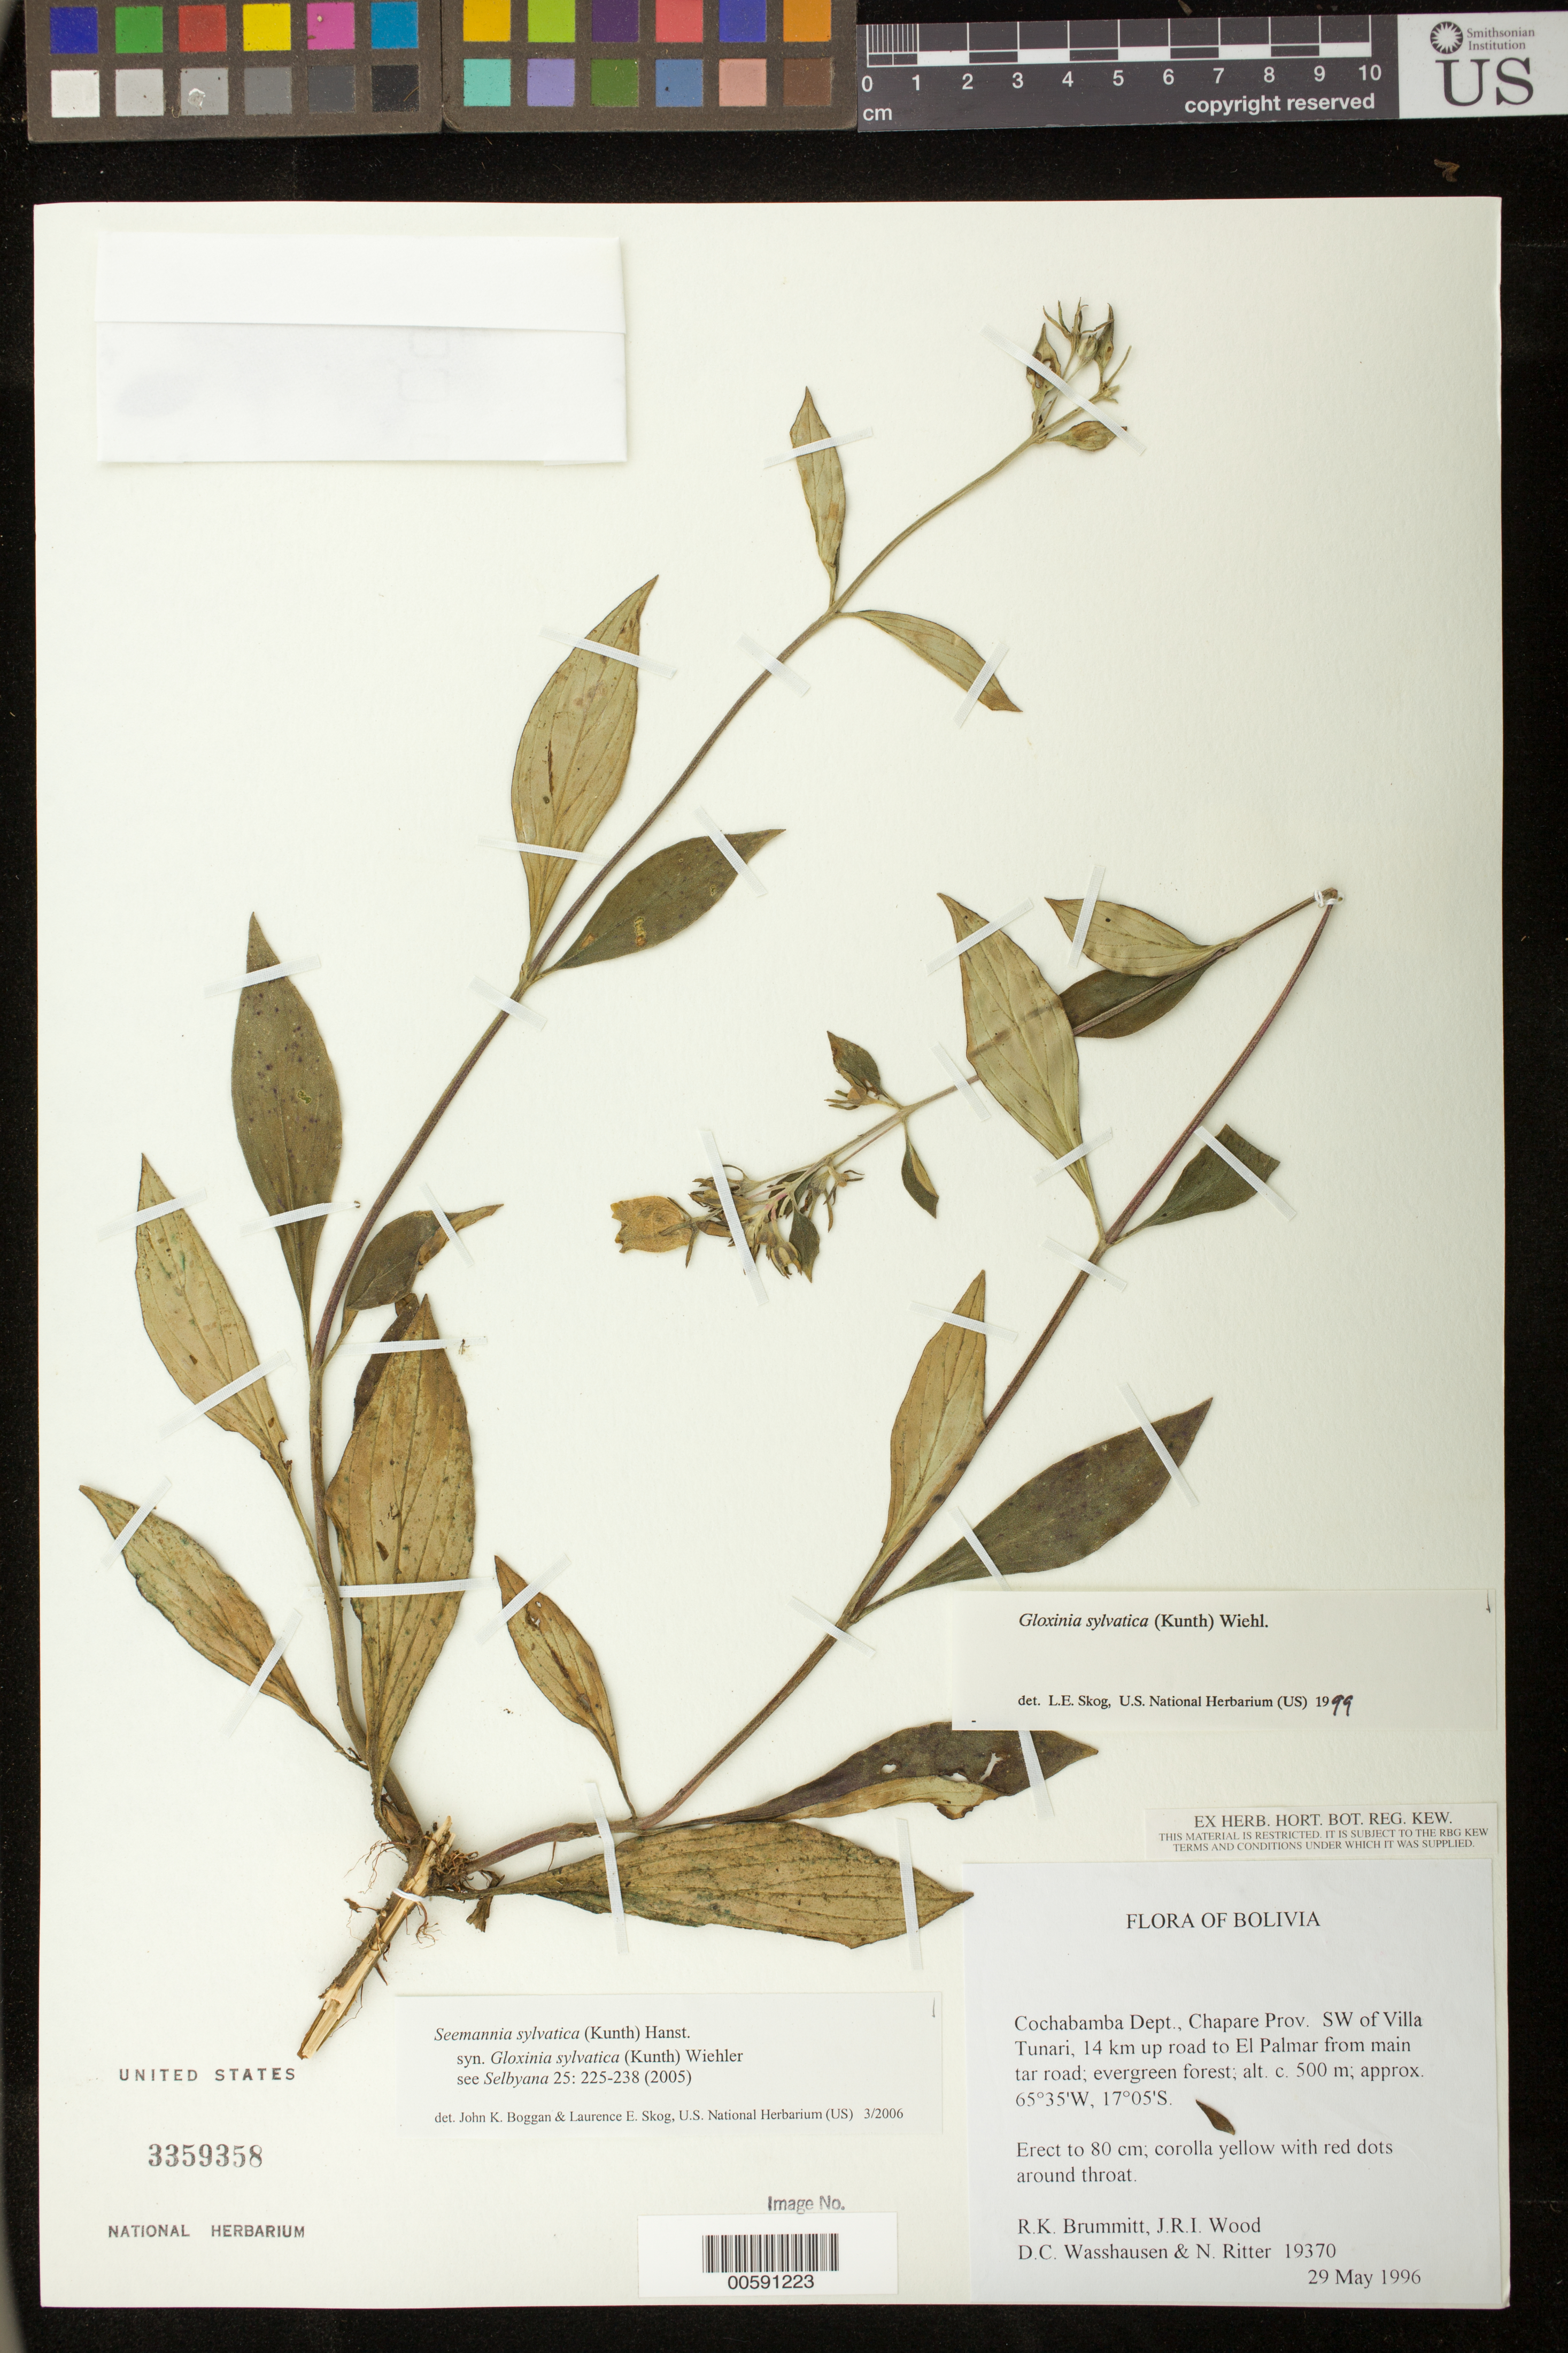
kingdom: Plantae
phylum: Tracheophyta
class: Magnoliopsida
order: Lamiales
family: Gesneriaceae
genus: Seemannia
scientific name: Seemannia sylvatica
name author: (Kunth) Hanst.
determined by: Boggan, J. K.; Skog, L. E.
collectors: R. K. Brummitt, J. R. I. Wood, D. C. Wasshausen & N. Ritter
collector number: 19370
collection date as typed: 29 May 1996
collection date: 1996-05-29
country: Bolivia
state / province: Cochabamba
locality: Chapare Prov., SW of Villa Tunari, 14 km up road to El Palmar from main tar road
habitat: Evergreen forest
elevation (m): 500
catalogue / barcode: US 3359358